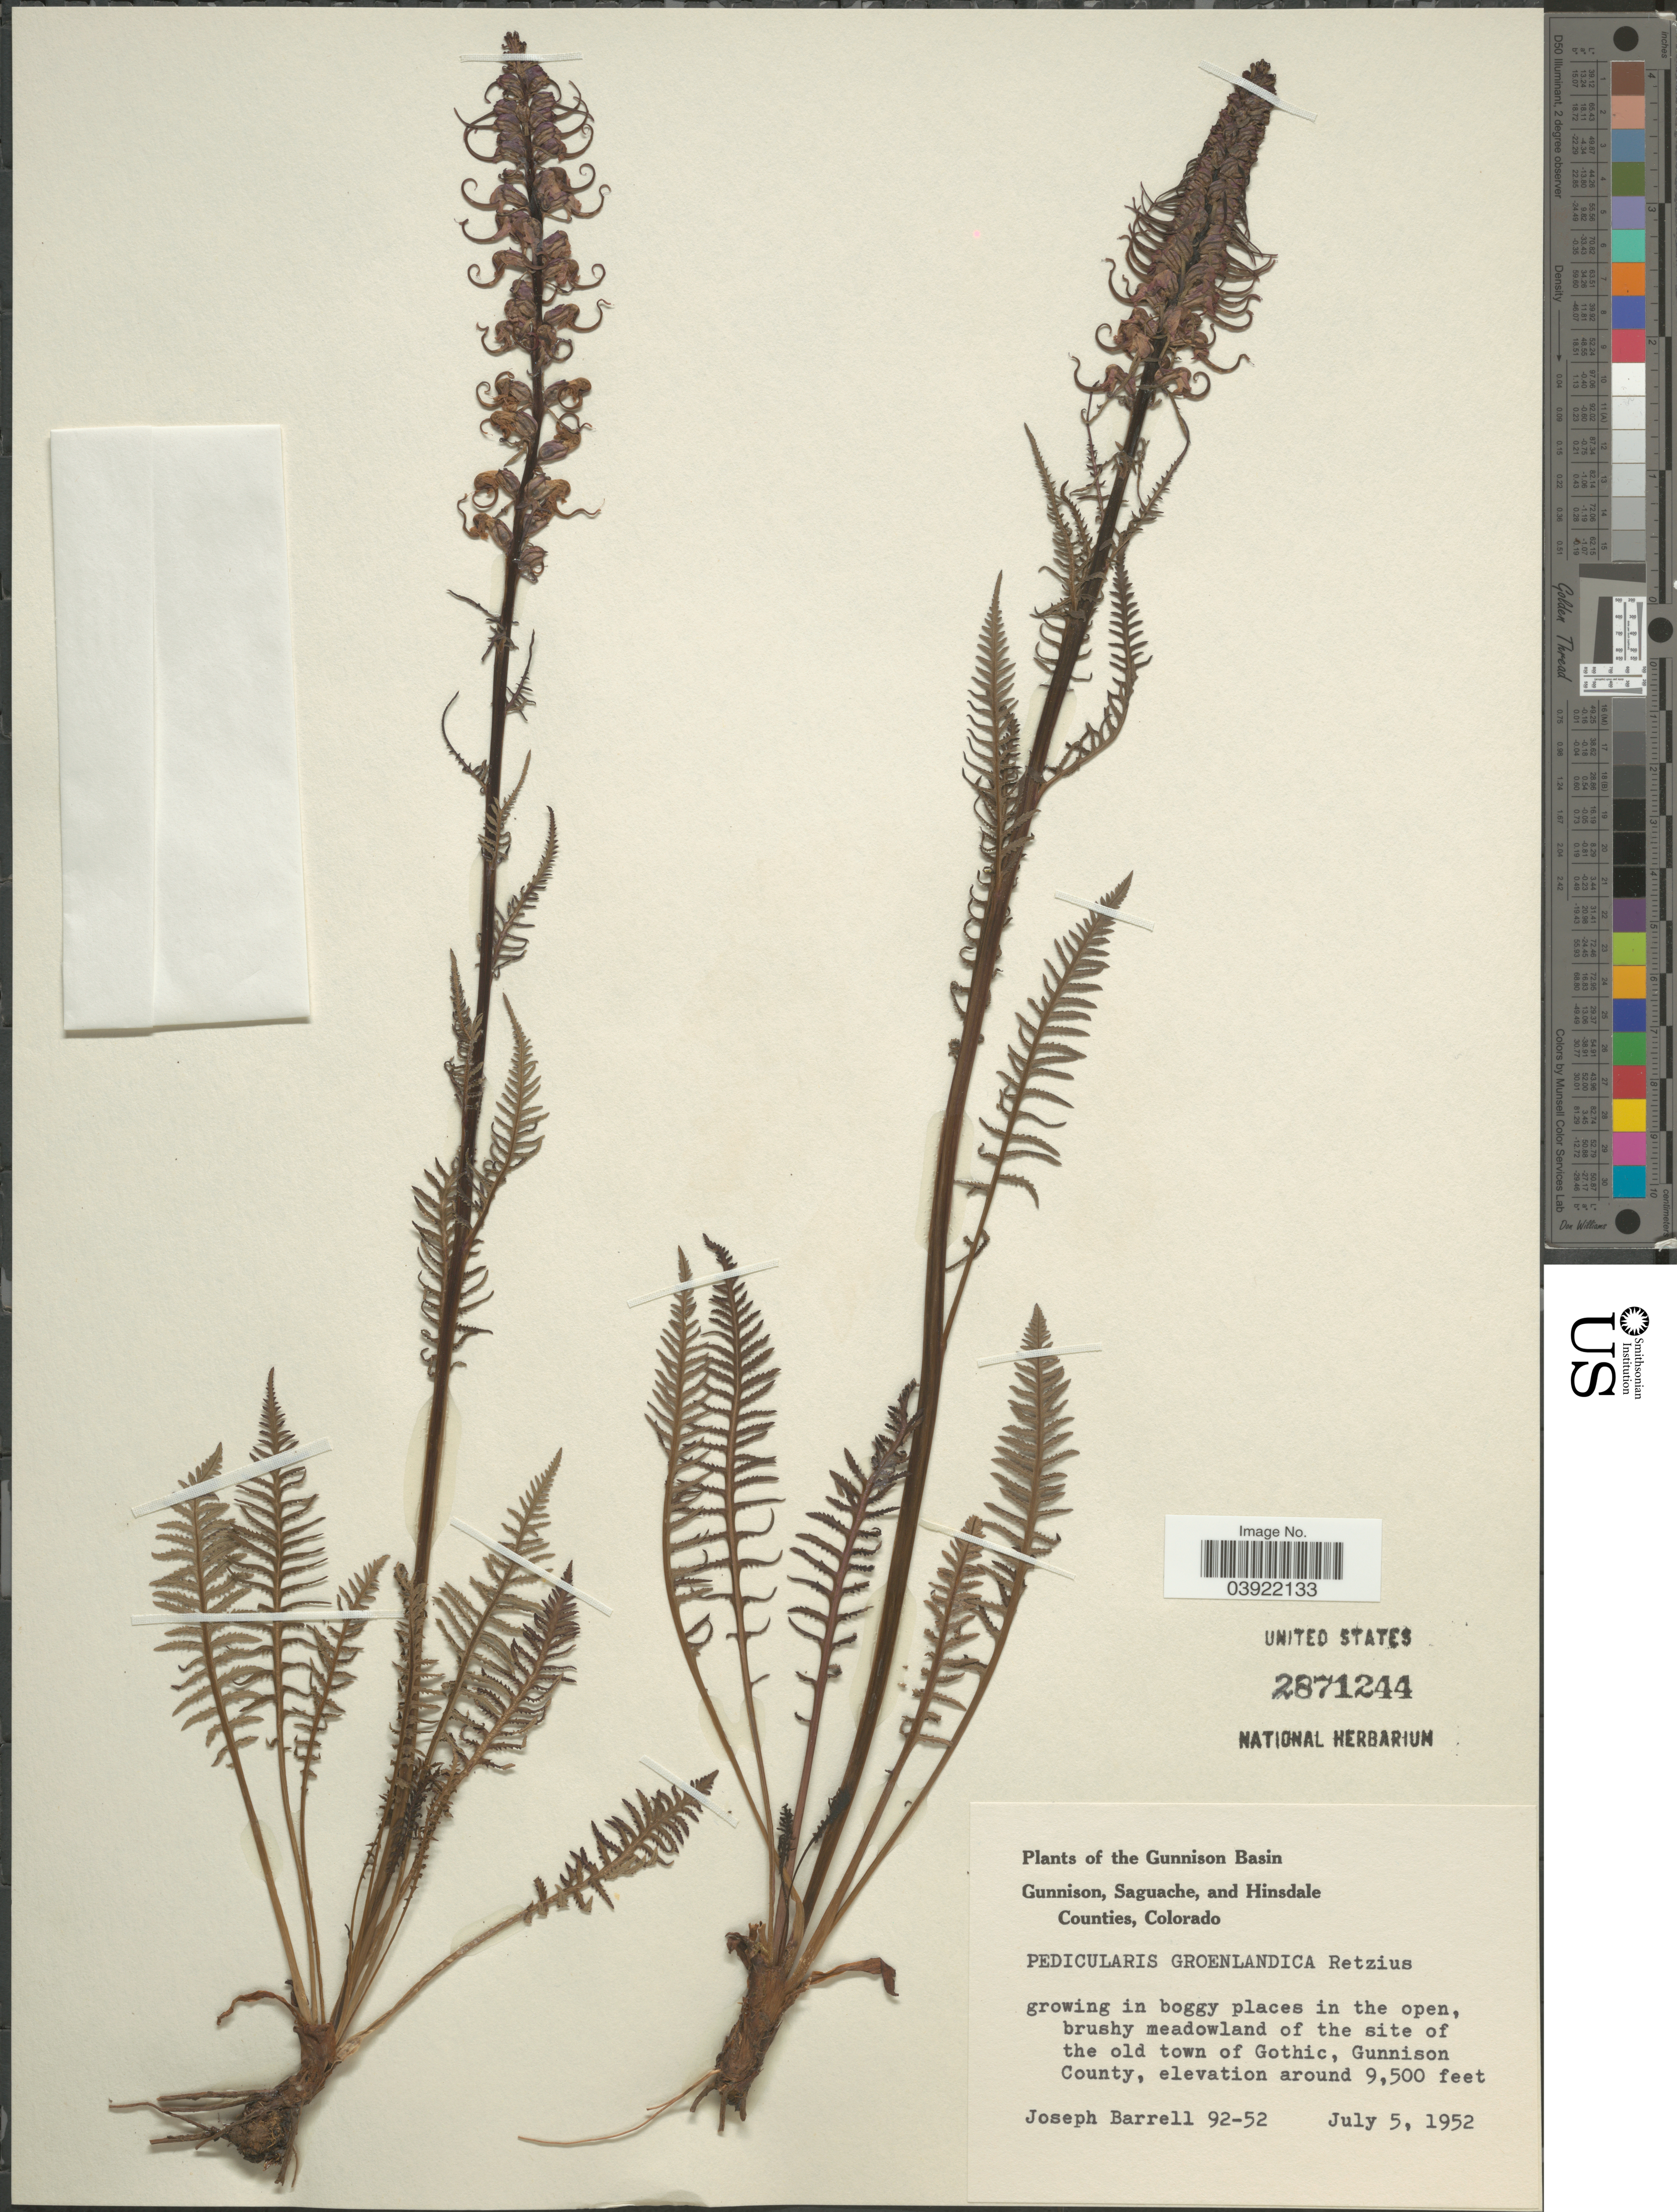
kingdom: Plantae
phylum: Tracheophyta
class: Magnoliopsida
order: Lamiales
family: Orobanchaceae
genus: Pedicularis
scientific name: Pedicularis groenlandica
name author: Retz.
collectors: J. Barrell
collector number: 92-52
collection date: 1952-07-05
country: United States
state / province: Colorado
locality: Gunnison Basin. In boggy places in the open, brushy meadowland of the site of the old town of Gothic, Gunnison County.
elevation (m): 2896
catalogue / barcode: US 2871244